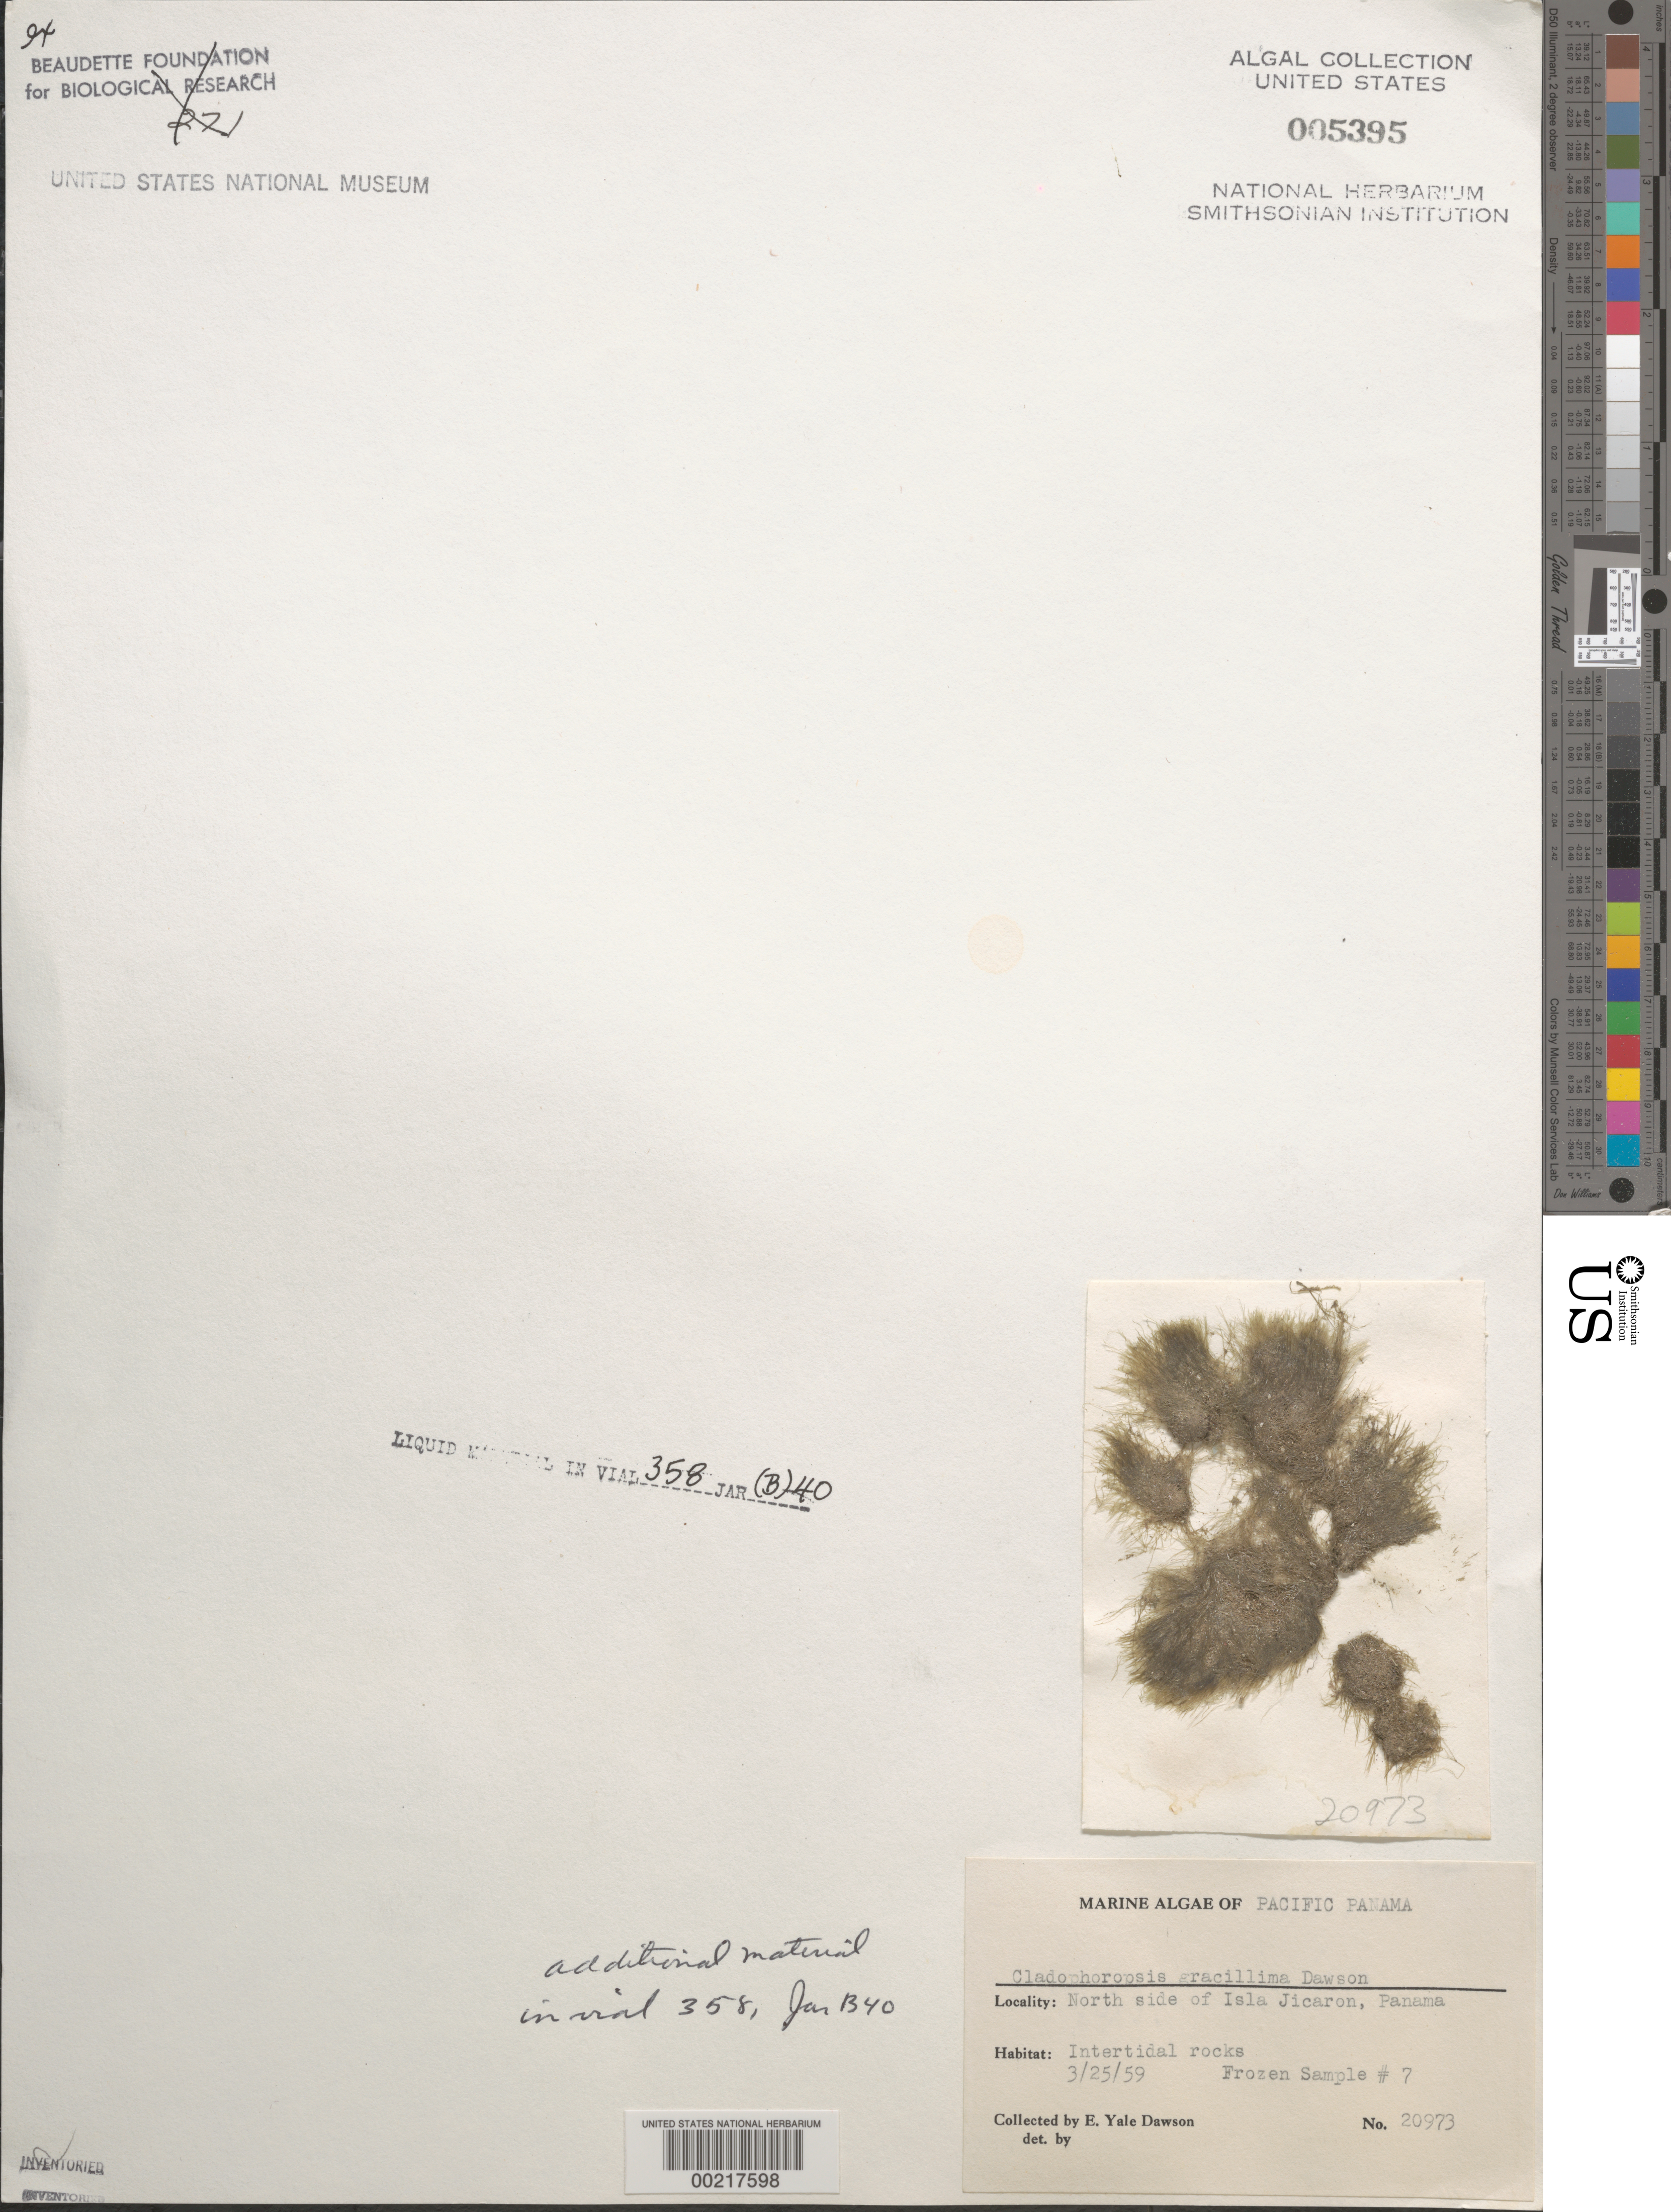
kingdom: Plantae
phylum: Chlorophyta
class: Ulvophyceae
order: Siphonocladales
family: Boodleaceae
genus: Cladophoropsis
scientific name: Cladophoropsis gracillima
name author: E.Y. Dawson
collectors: E. Y. Dawson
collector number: EYD 20973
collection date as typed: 25 Mar 1959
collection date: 1959-03-25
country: Panama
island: Jicarón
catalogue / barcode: US 5395